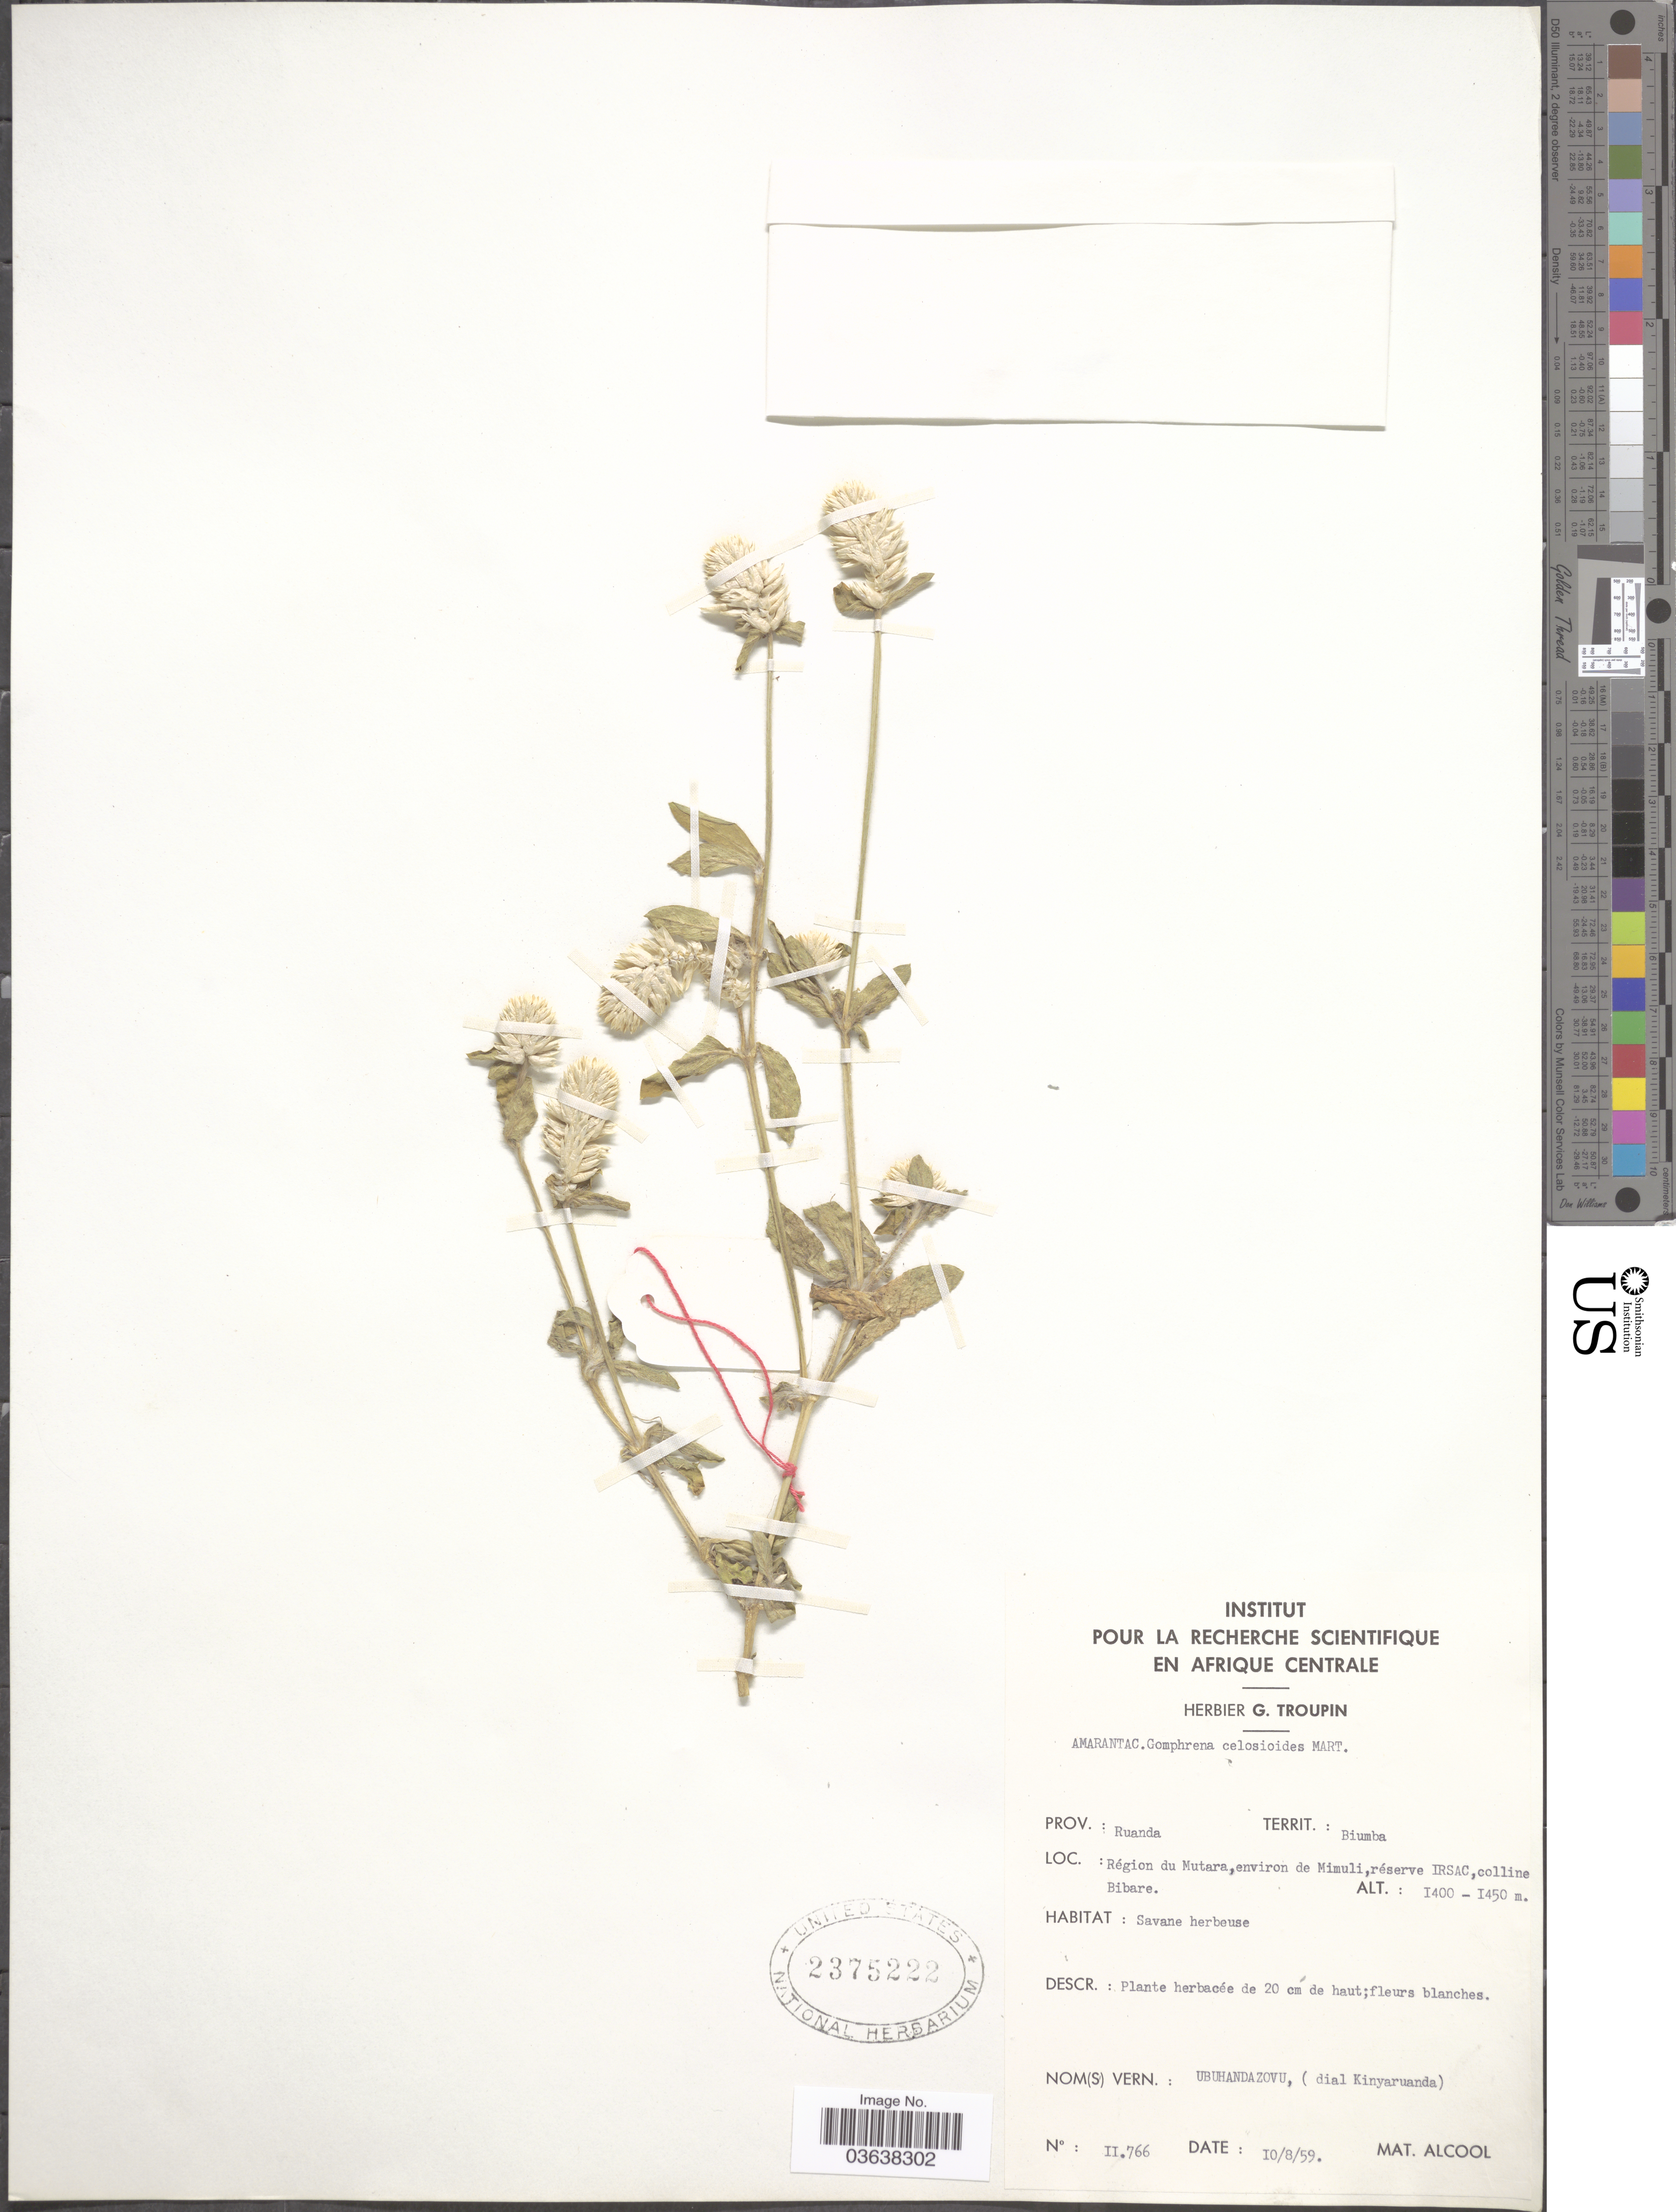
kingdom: Plantae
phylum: Tracheophyta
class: Magnoliopsida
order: Caryophyllales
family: Amaranthaceae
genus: Gomphrena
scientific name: Gomphrena serrata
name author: L.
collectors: ex herb. G. Troupin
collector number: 11766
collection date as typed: Transcribed d/m/y: 10/8/59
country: Rwanda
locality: Territ.: Biumba. Région du Mutara, environ de Mimuli, réserve IRSAC, colline Bibare.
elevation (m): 1400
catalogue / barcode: US 2375222